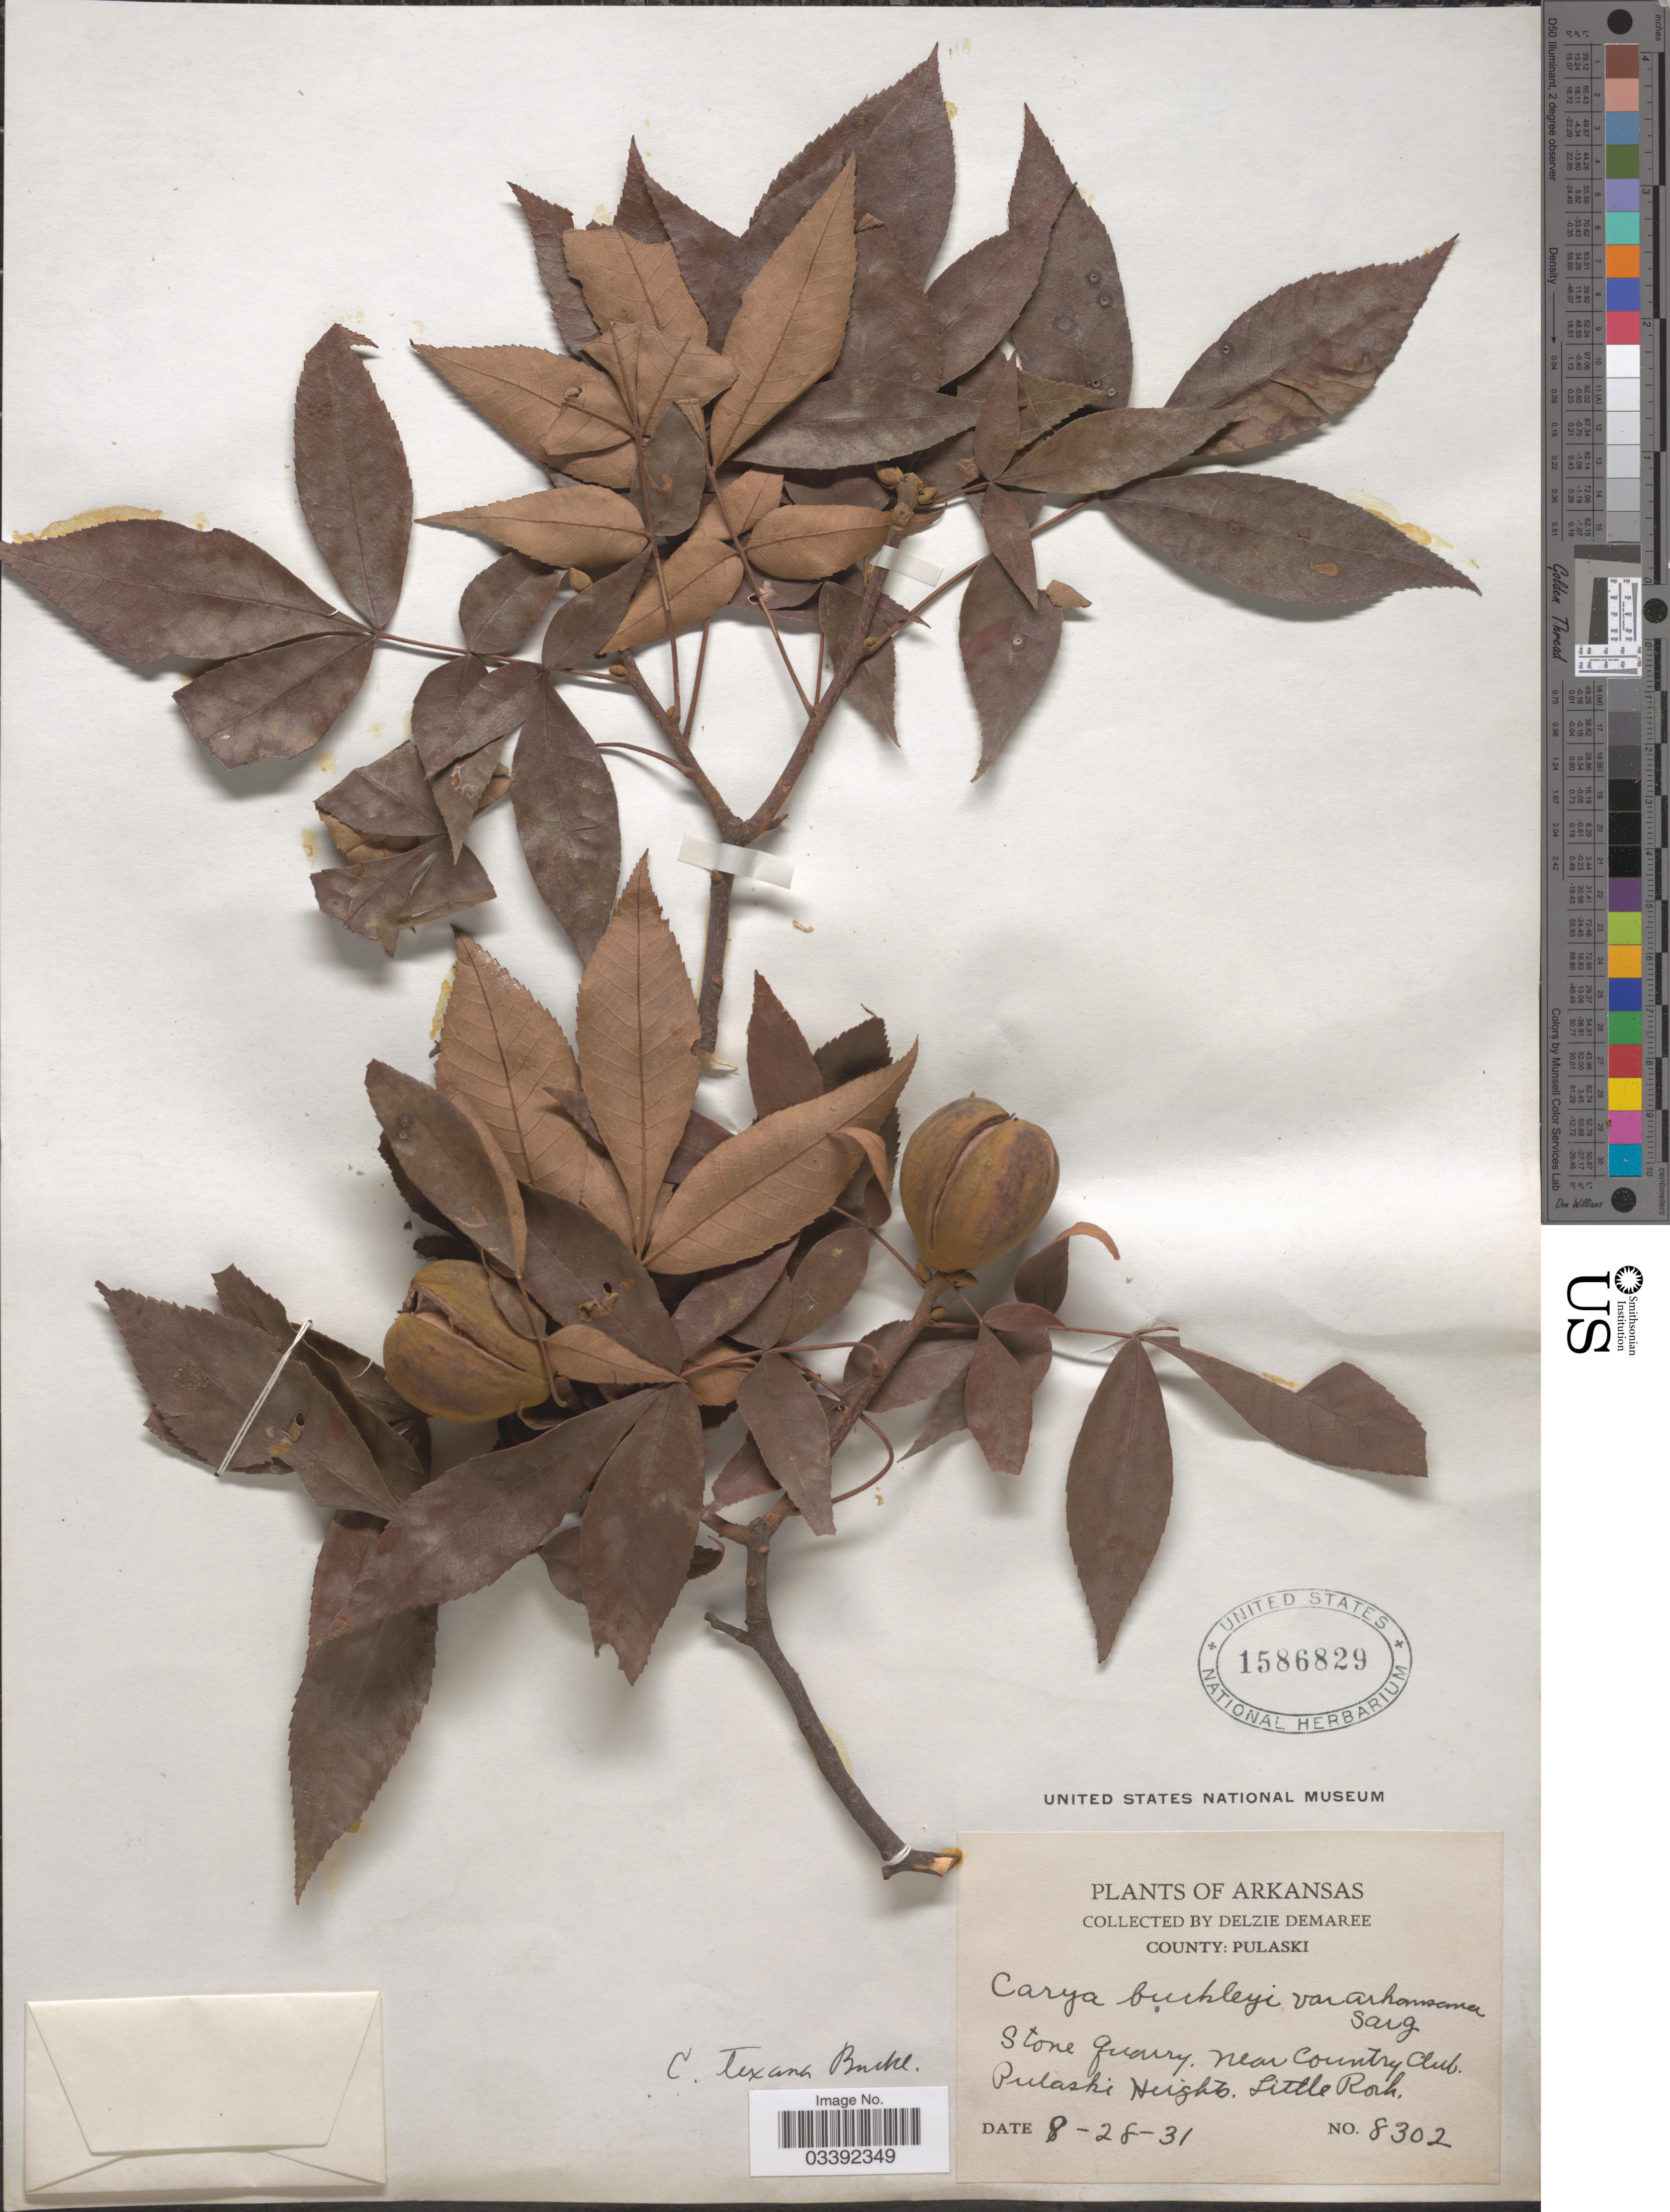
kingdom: Plantae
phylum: Tracheophyta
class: Magnoliopsida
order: Fagales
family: Juglandaceae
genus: Carya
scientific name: Carya texana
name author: Buckley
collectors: D. Demaree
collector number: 8302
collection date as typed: Transcribed d/m/y: 28/8/31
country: United States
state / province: Arkansas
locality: County: Pulaski. Stone quarry. Near Country Club. Pulaski Heights. Little Rock.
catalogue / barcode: US 1586829